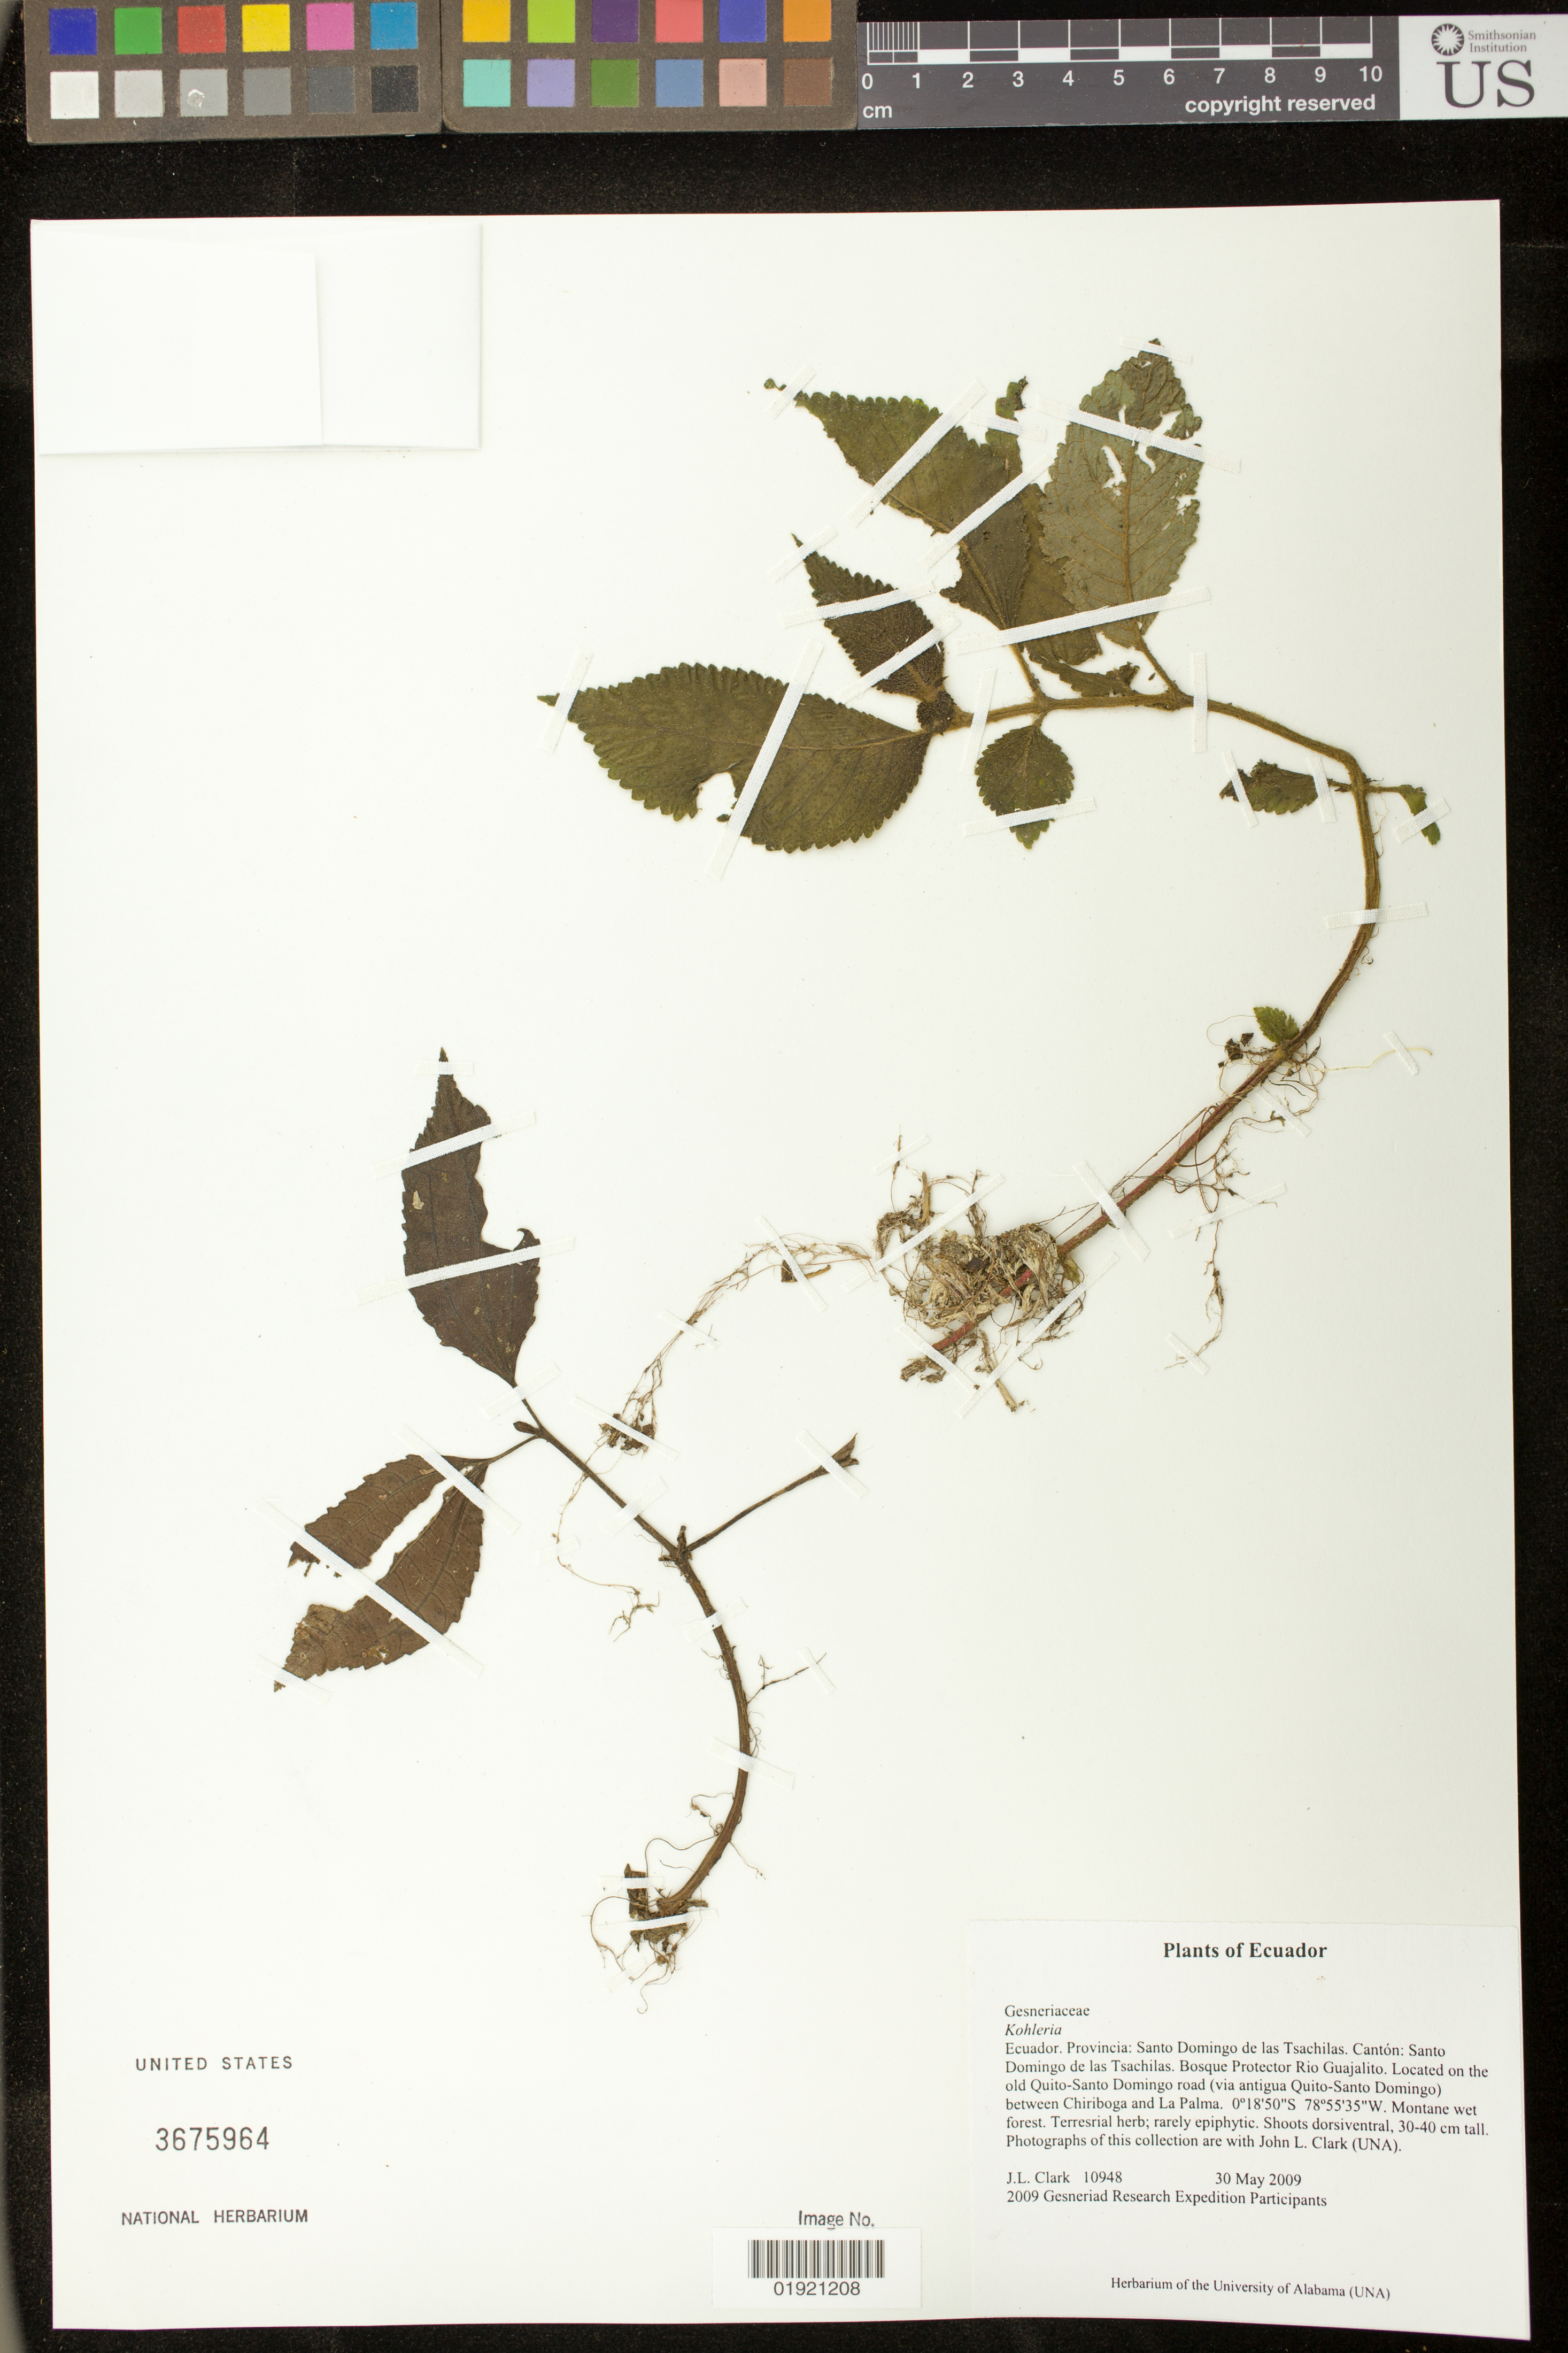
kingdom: Plantae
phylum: Tracheophyta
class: Magnoliopsida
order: Lamiales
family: Gesneriaceae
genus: Kohleria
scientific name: Kohleria sp.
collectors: J. L. Clark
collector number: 10948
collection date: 2009-05-30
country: Ecuador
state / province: Tsáchilas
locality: Canton: Santo Domingo de los Tsachilas. Bosque Protector Rio Guajalito. Located on the old Quito-Santo Domingo road (via antigua Quito-Santo Domingo) between Chiriboga and La Palma.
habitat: Montane wet forest.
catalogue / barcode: US 3675964